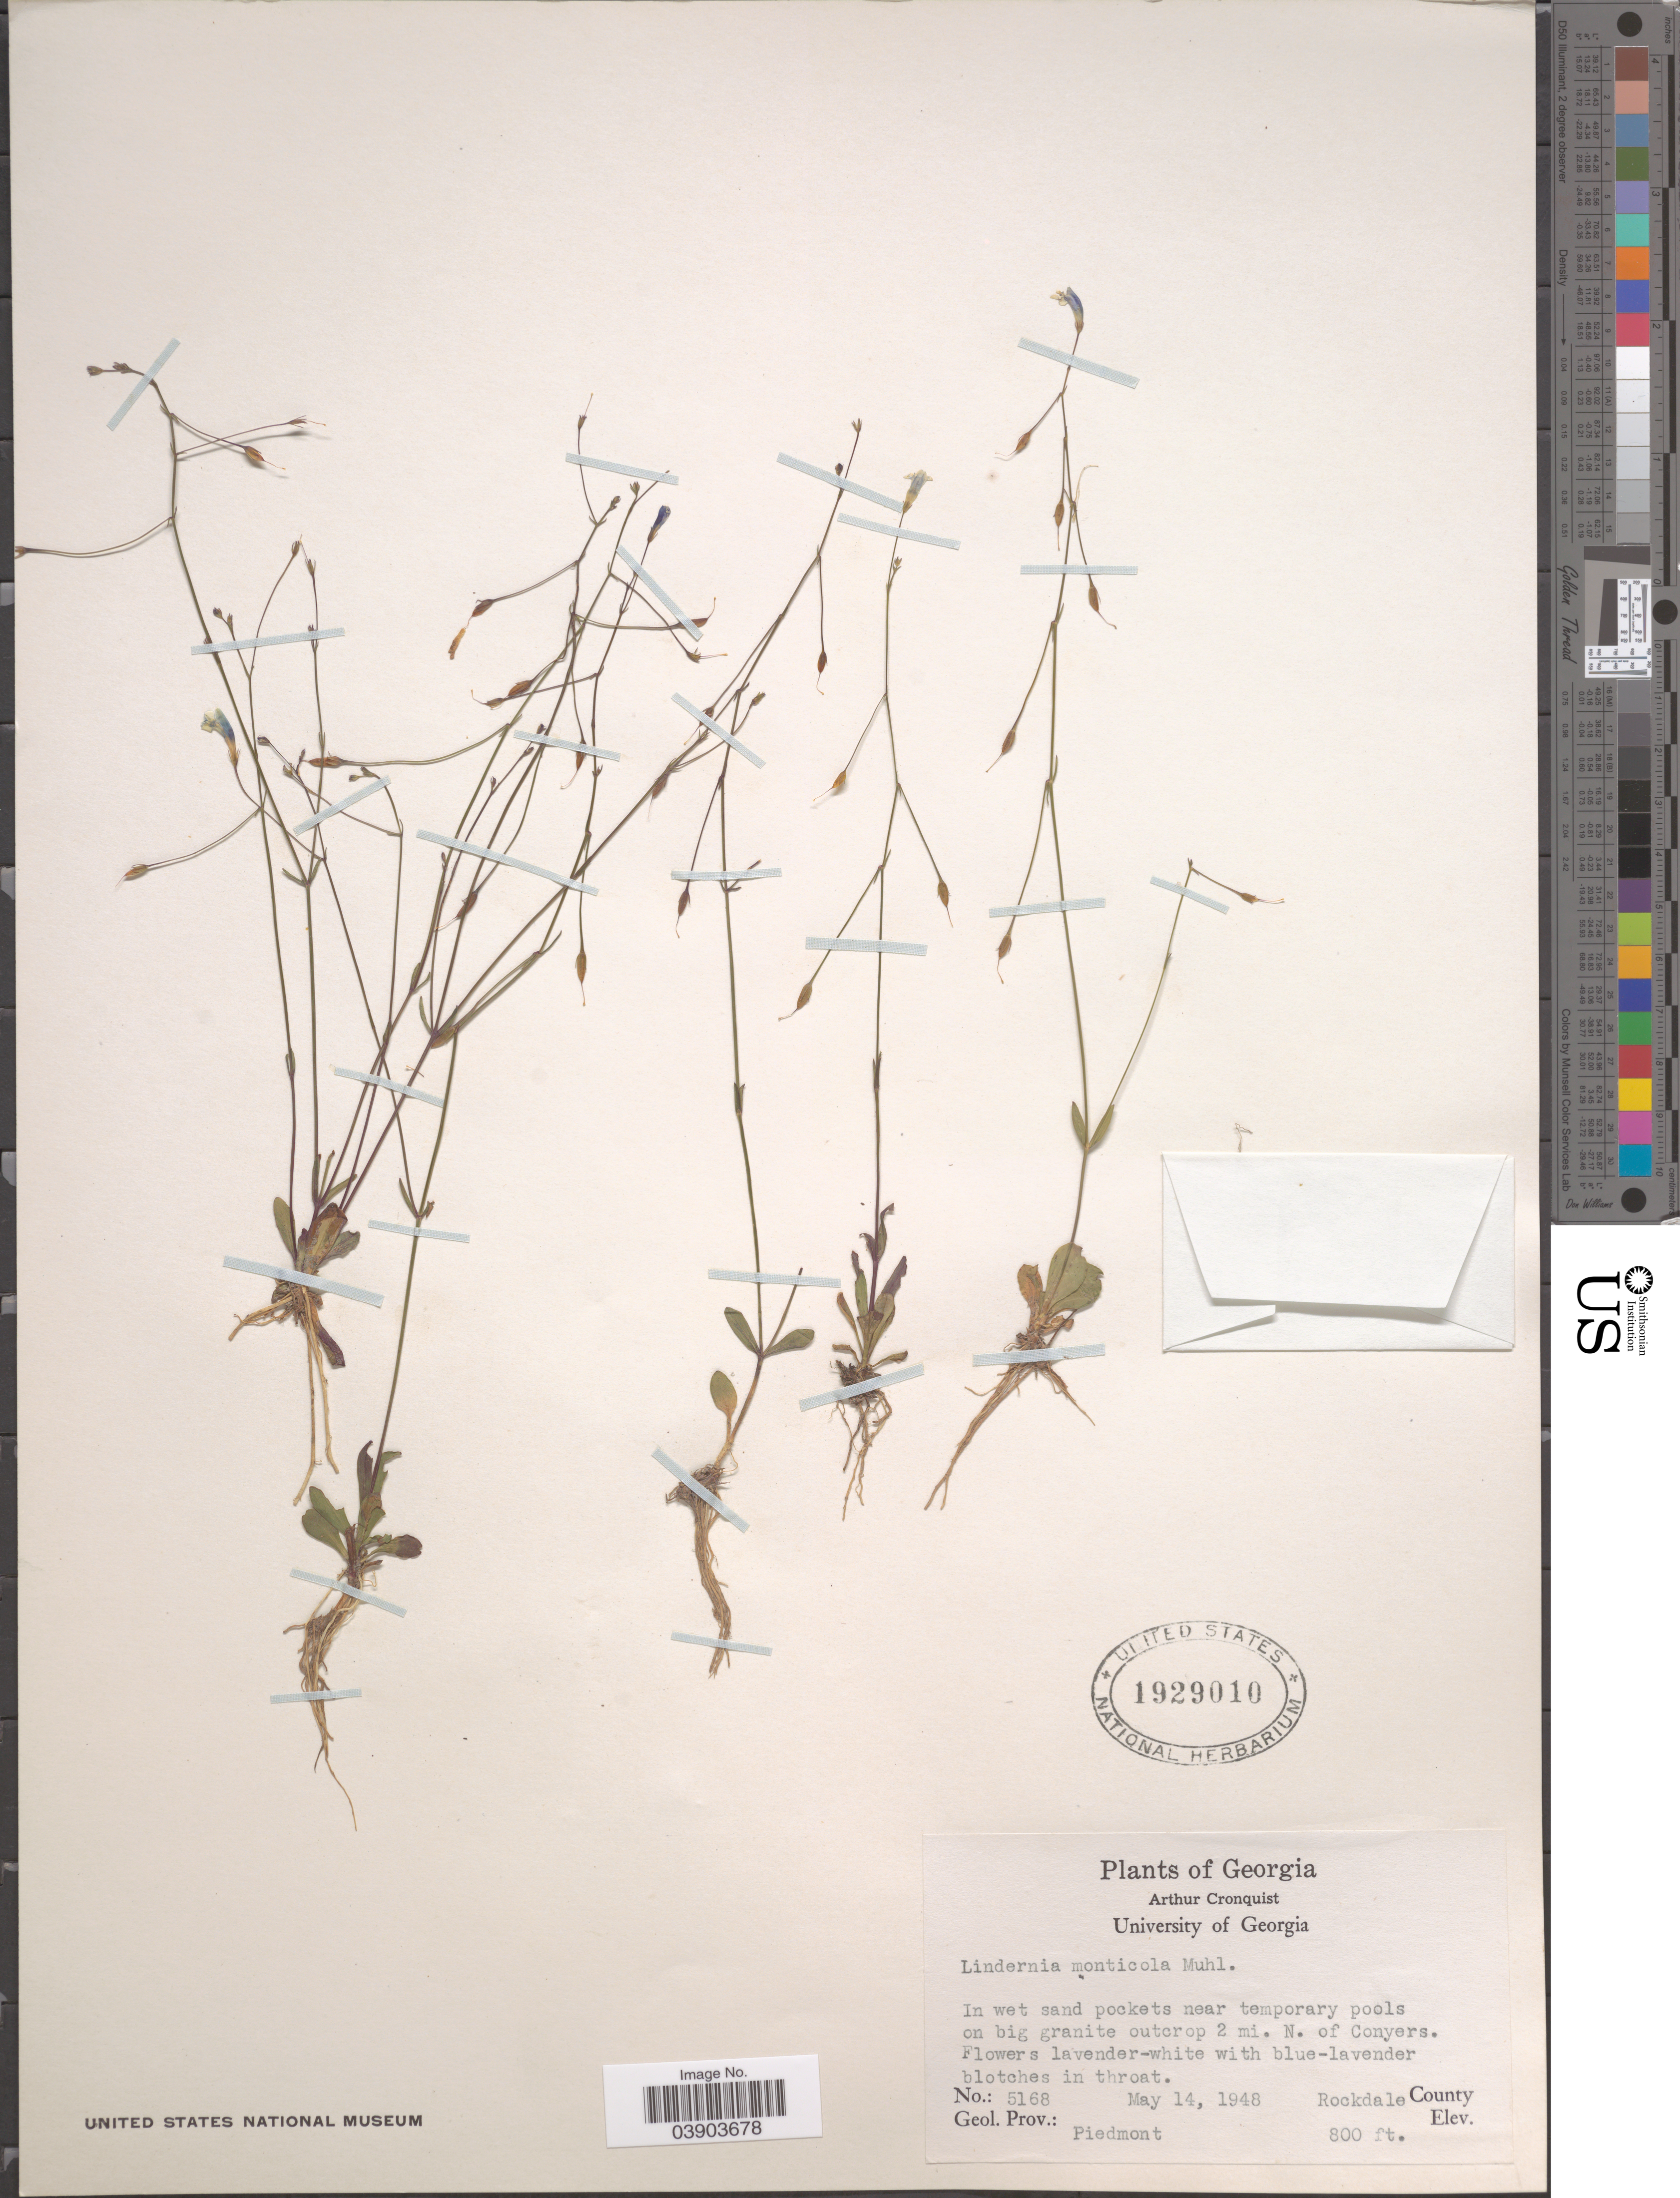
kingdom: Plantae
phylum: Tracheophyta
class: Magnoliopsida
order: Lamiales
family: Linderniaceae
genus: Lindernia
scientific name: Lindernia monticola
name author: Nutt.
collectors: A. J. Cronquist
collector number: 5168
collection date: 1948-05-14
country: United States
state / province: Georgia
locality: In wet sand pockets near temporary pools on big granite outcrop 2 mi. N. of Conyers. Rockdale County. Geol. Prov.: Piedmont.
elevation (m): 244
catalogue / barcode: US 1929010